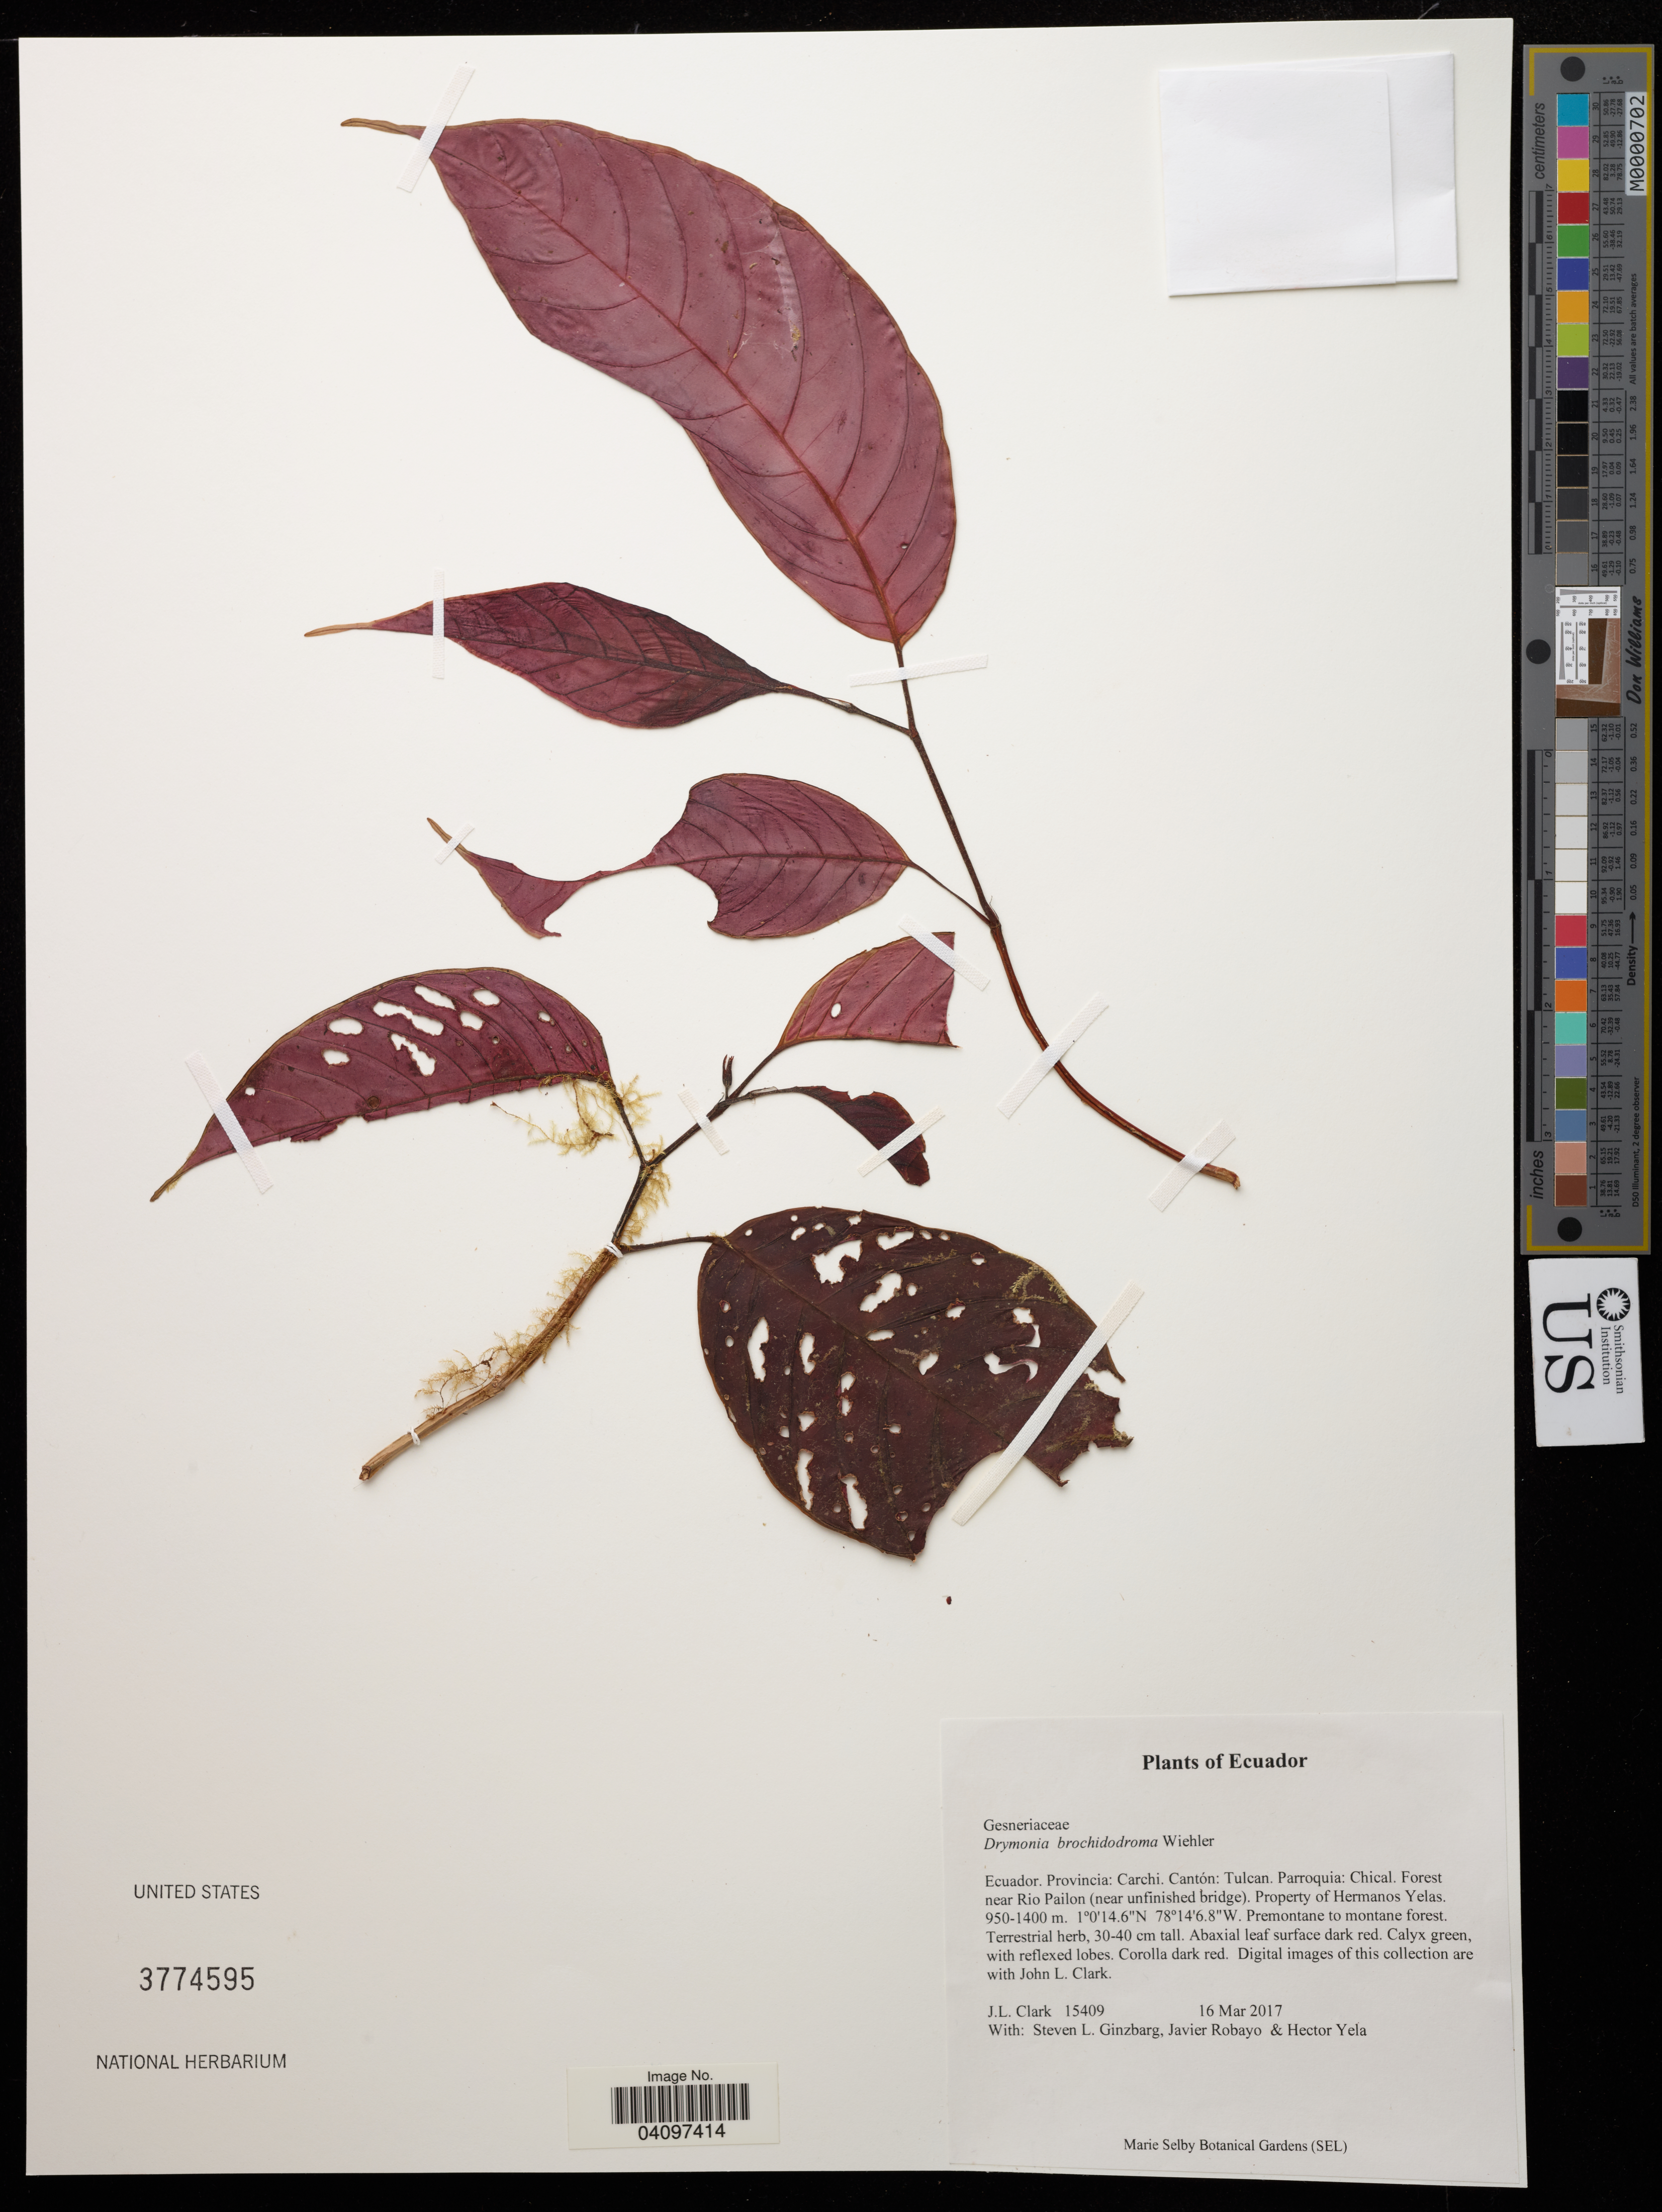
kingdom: Plantae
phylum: Tracheophyta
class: Magnoliopsida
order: Lamiales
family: Gesneriaceae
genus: Drymonia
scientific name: Drymonia brochidodroma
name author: Wiehler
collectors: J. Clark, S. Ginzbarg & J. Robayo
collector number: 15409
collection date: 2017-03-16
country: Ecuador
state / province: Carchi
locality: Cantón: Tulcan. Parroquia: Chical. Forest near Rio Pailon (near unfinished bridge). Property of Hermanos Yelas.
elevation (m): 950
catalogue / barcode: US 3774595